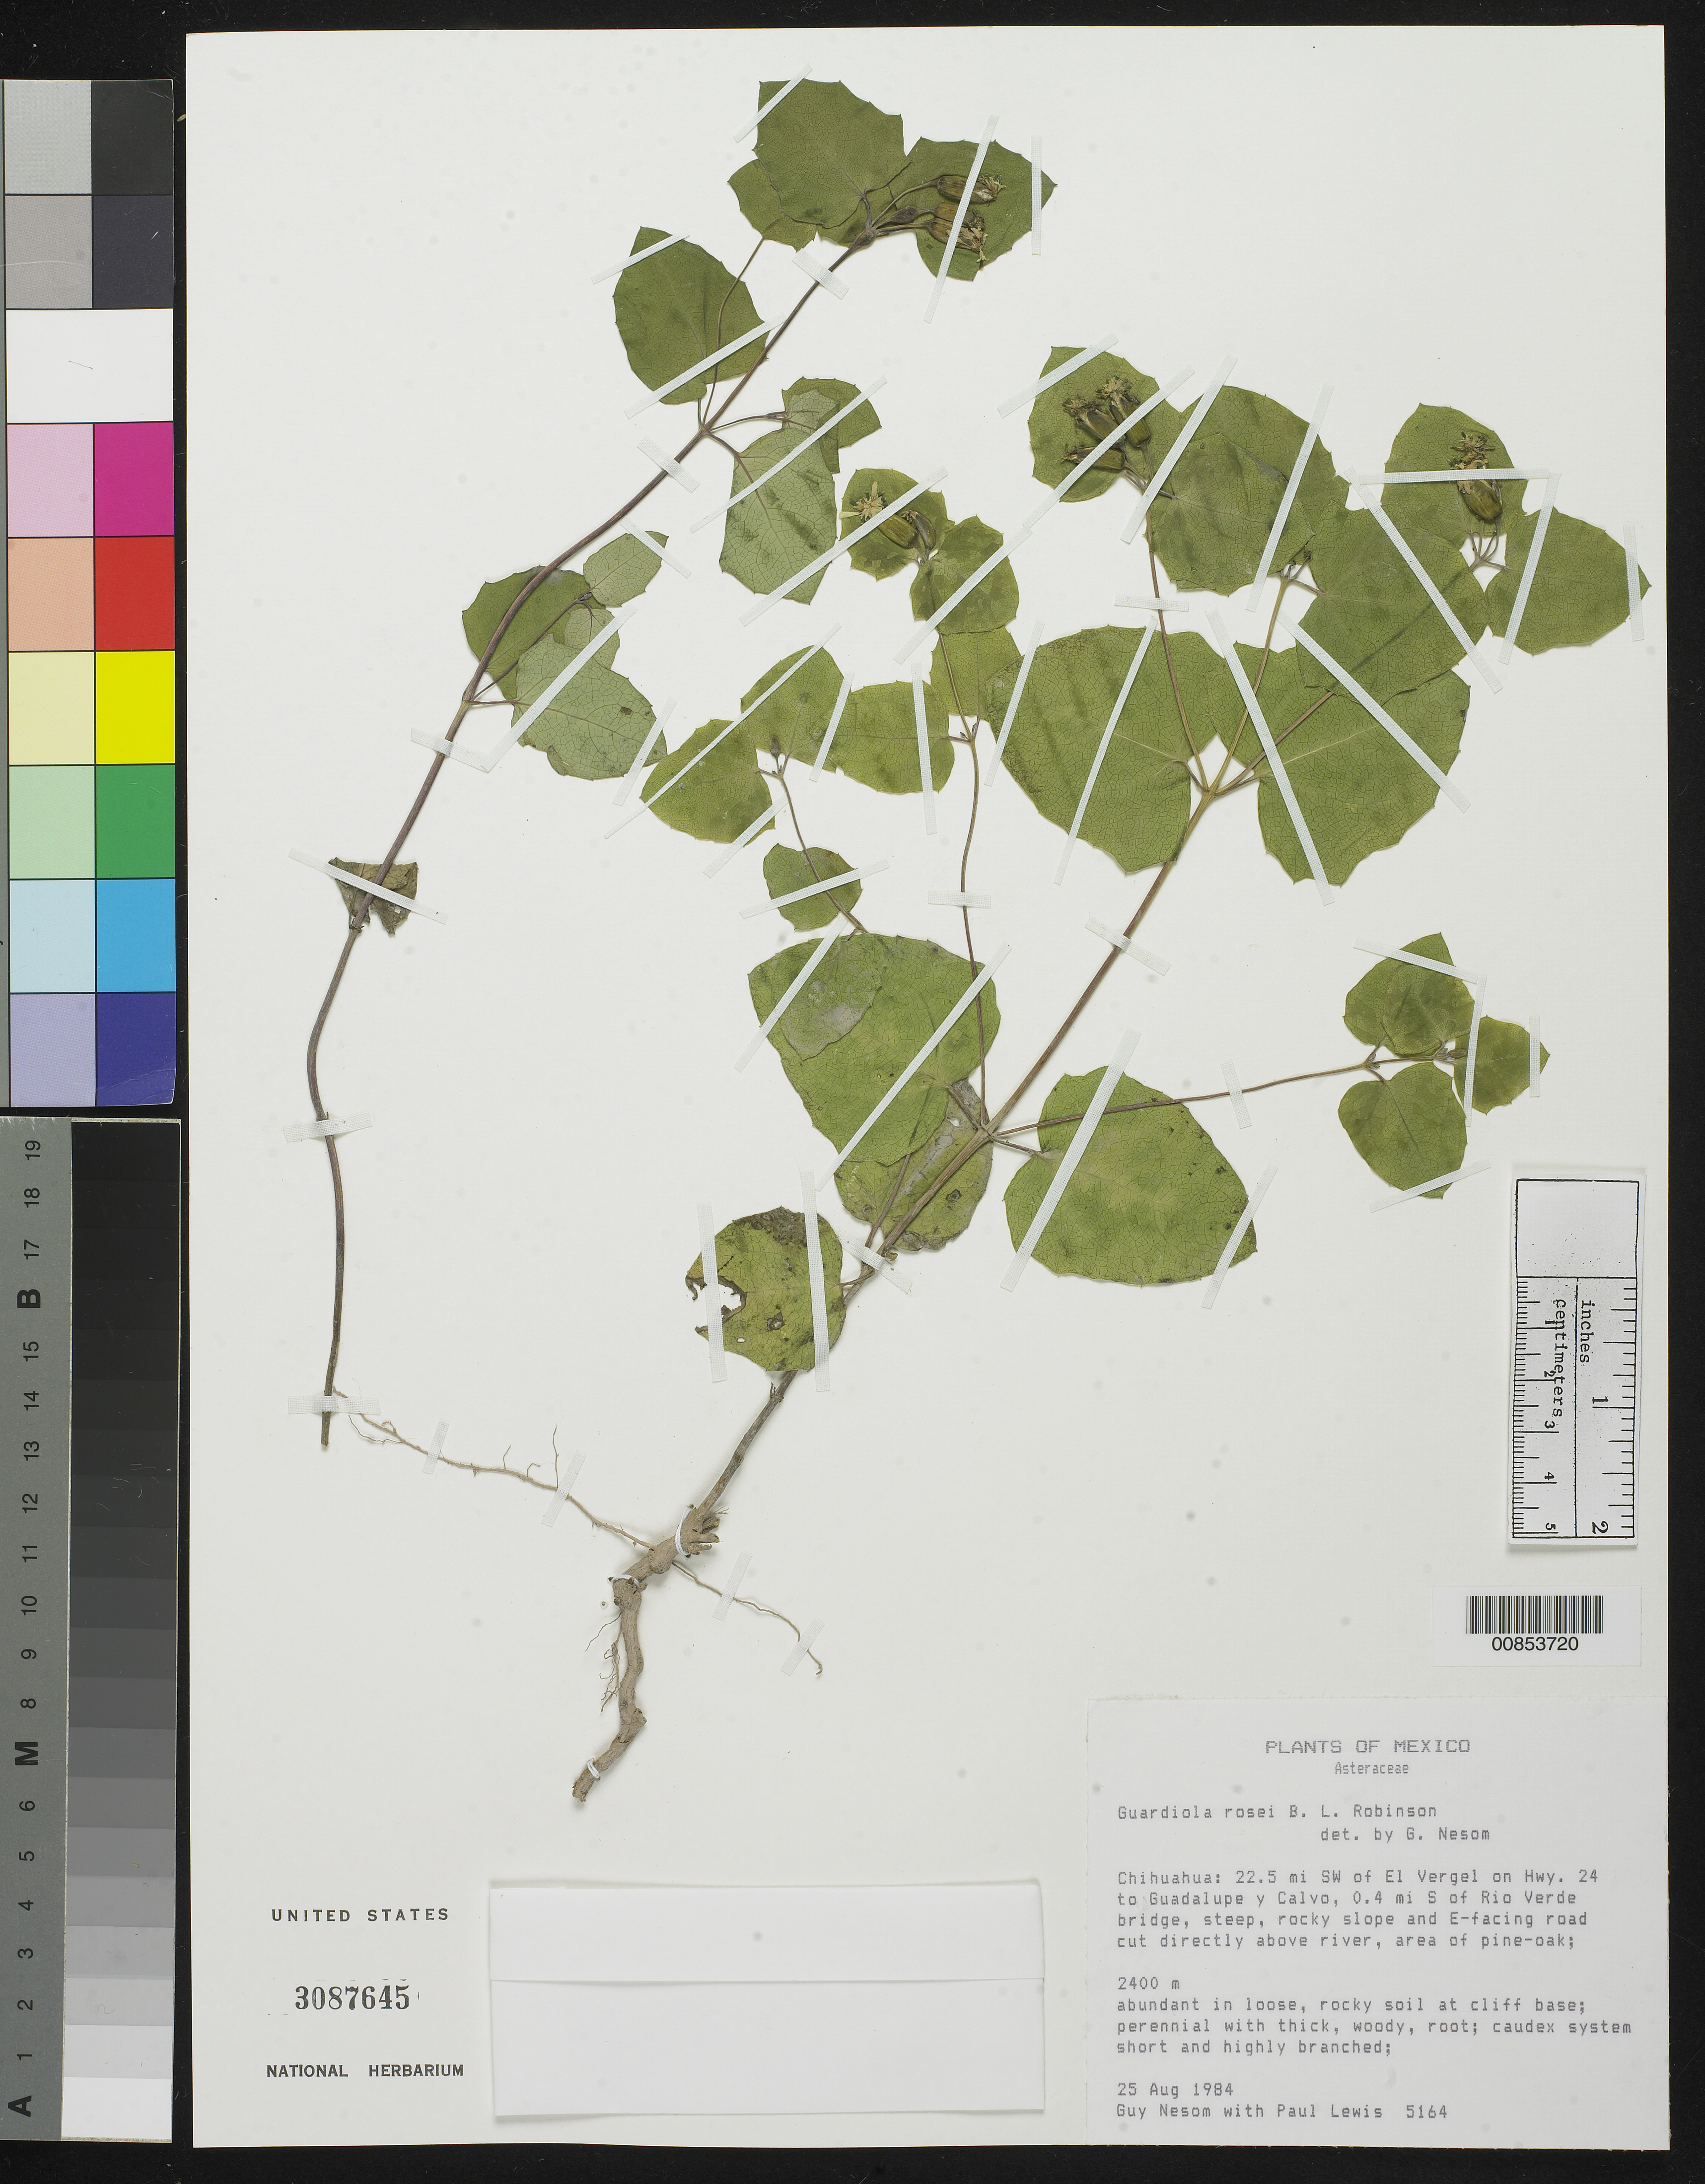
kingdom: Plantae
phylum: Tracheophyta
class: Magnoliopsida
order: Asterales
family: Asteraceae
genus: Guardiola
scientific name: Guardiola rosei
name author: B.L. Rob.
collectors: G. L. Nesom & P. Lewis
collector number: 5164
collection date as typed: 25 Aug 1984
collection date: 1984-08-25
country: Mexico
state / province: Chihuahua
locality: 22.5 mi SW of El Vergel on Hwy. 24 to Guadalupe y Calvo, 0.4 mi S of Río Verde bridge. Steep, rocky slope and E-facing road cut directly above river.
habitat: Abundant in loose, rocky soil at cliff base. Area of pine-oak.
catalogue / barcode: US 3087645